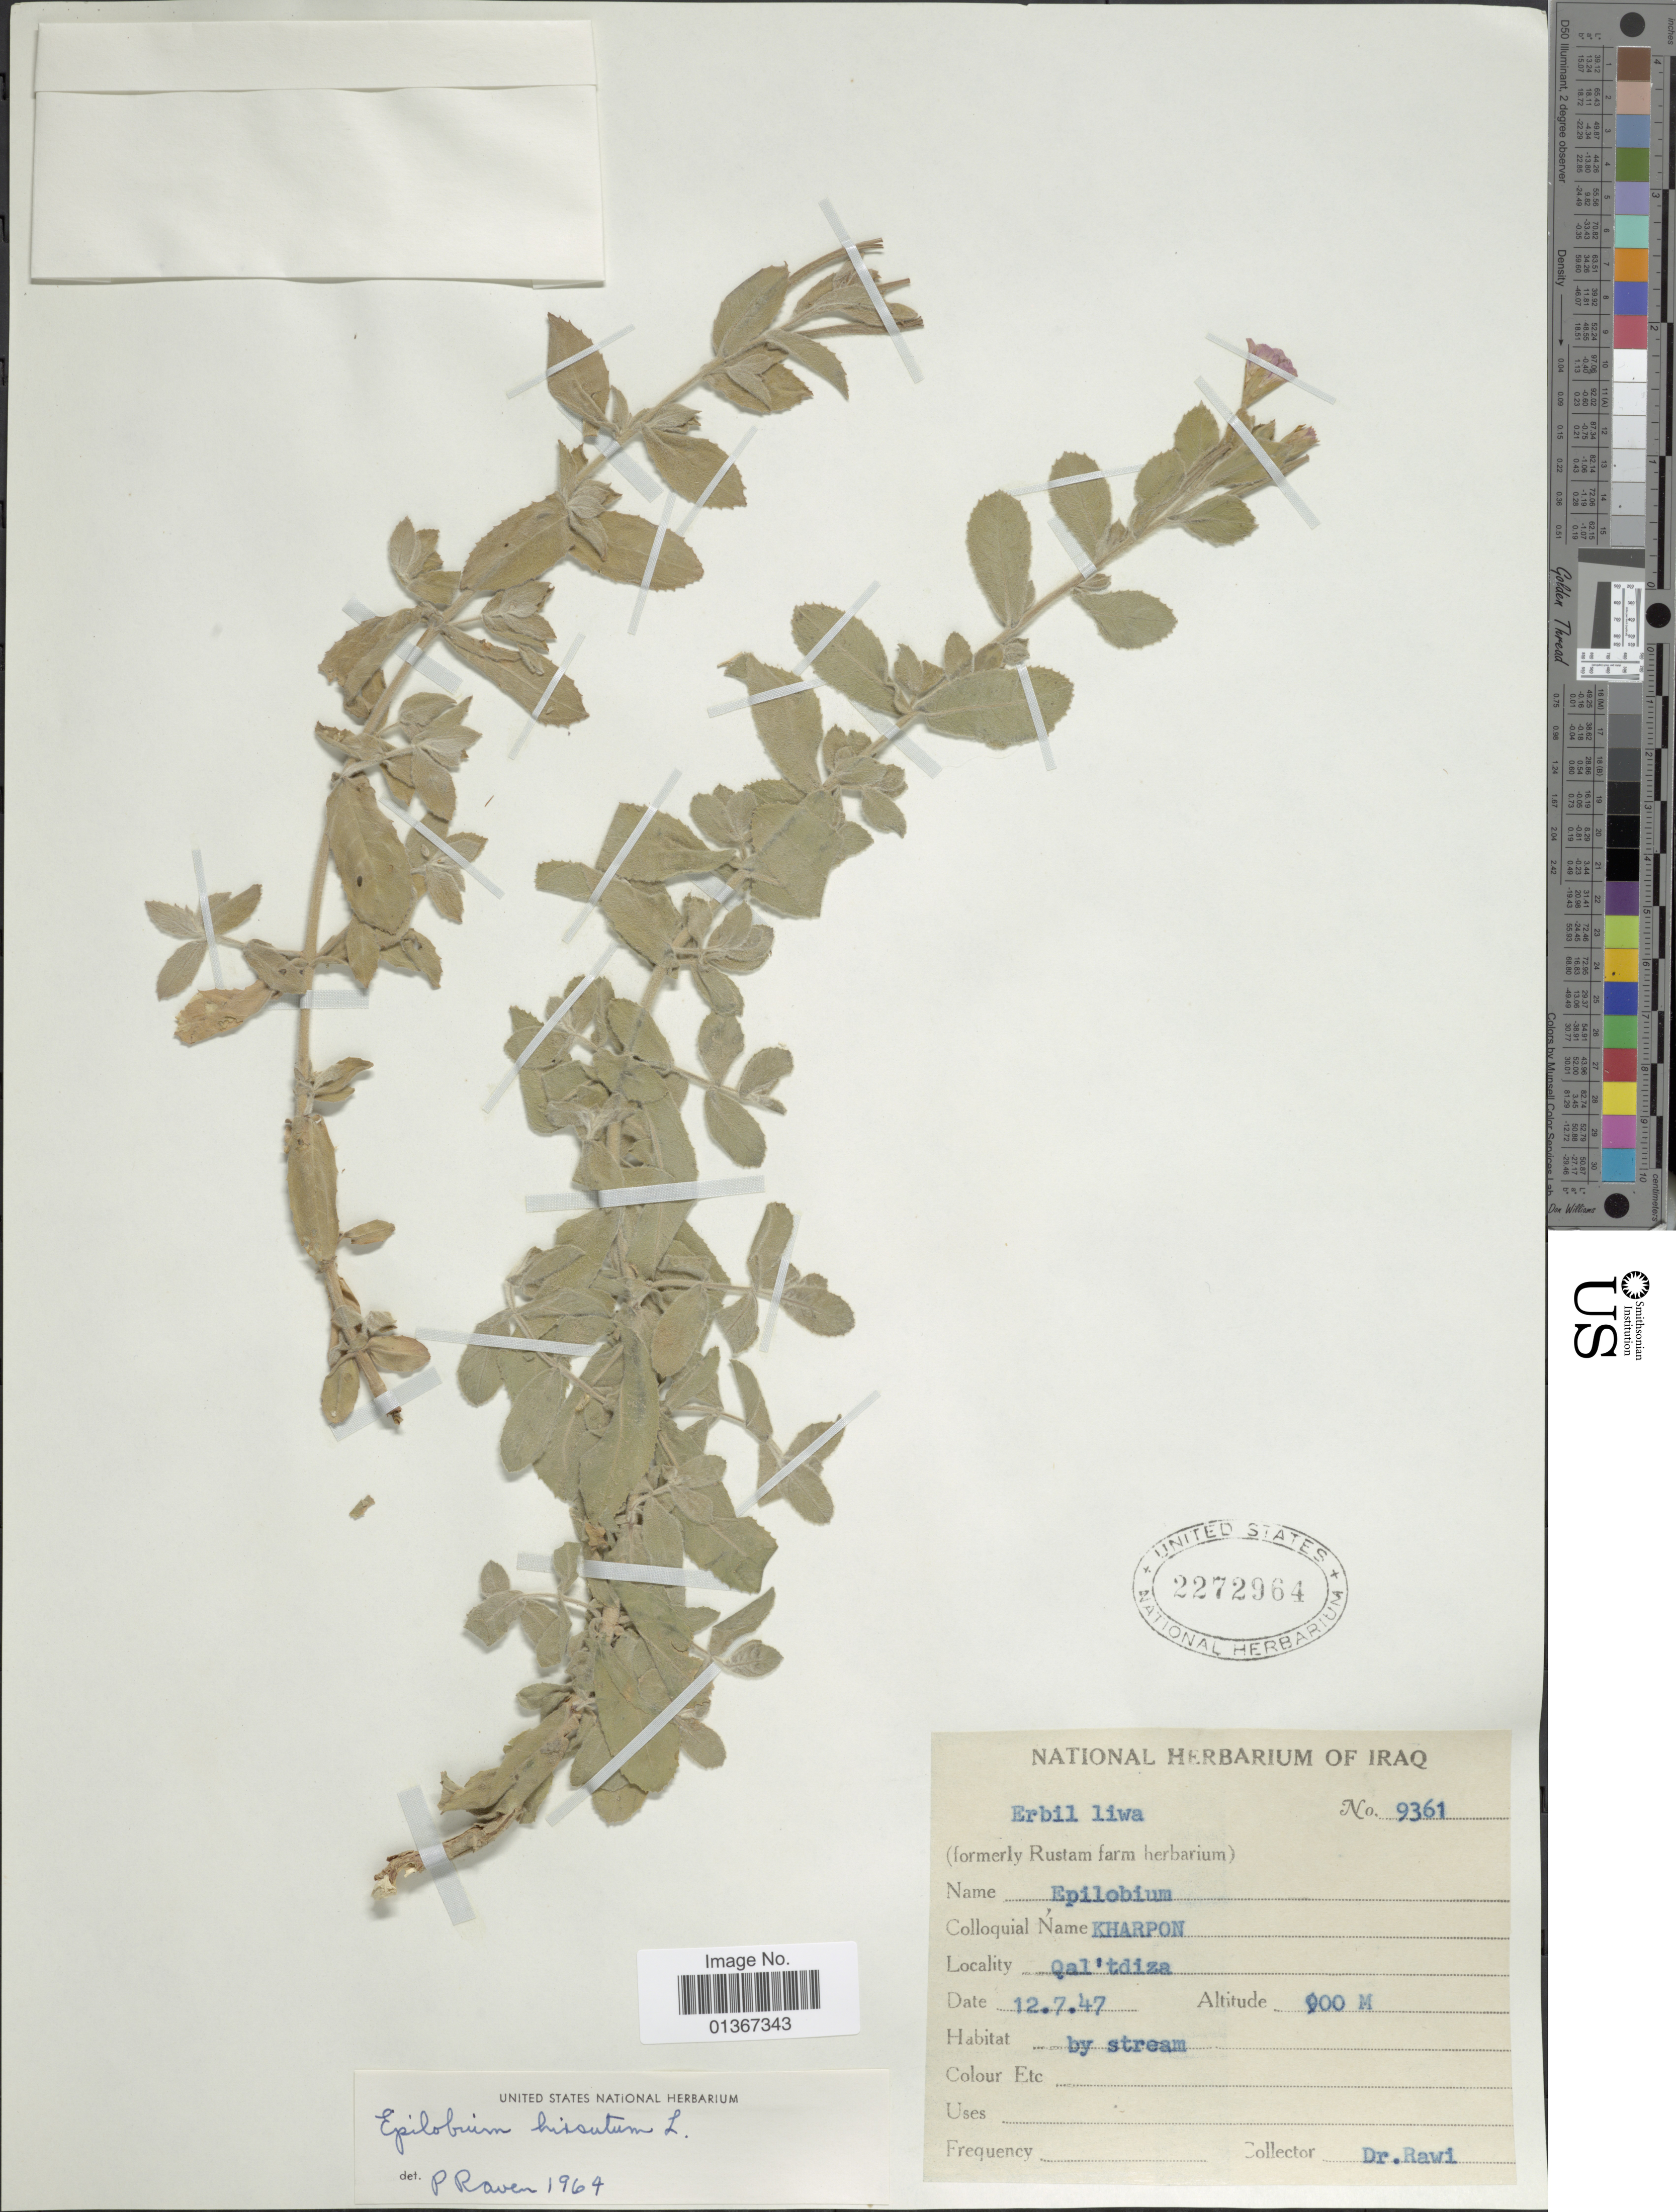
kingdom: Plantae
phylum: Tracheophyta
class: Magnoliopsida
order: Myrtales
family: Onagraceae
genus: Epilobium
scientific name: Epilobium hirsutum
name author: L.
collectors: -. Rawi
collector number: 9361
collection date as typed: Transcribed d/m/y: 12/7/47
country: Iraq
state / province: As Sulaymānīyah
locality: Kharpon. Qal'tdiza.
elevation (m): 900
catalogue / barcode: US 2272964